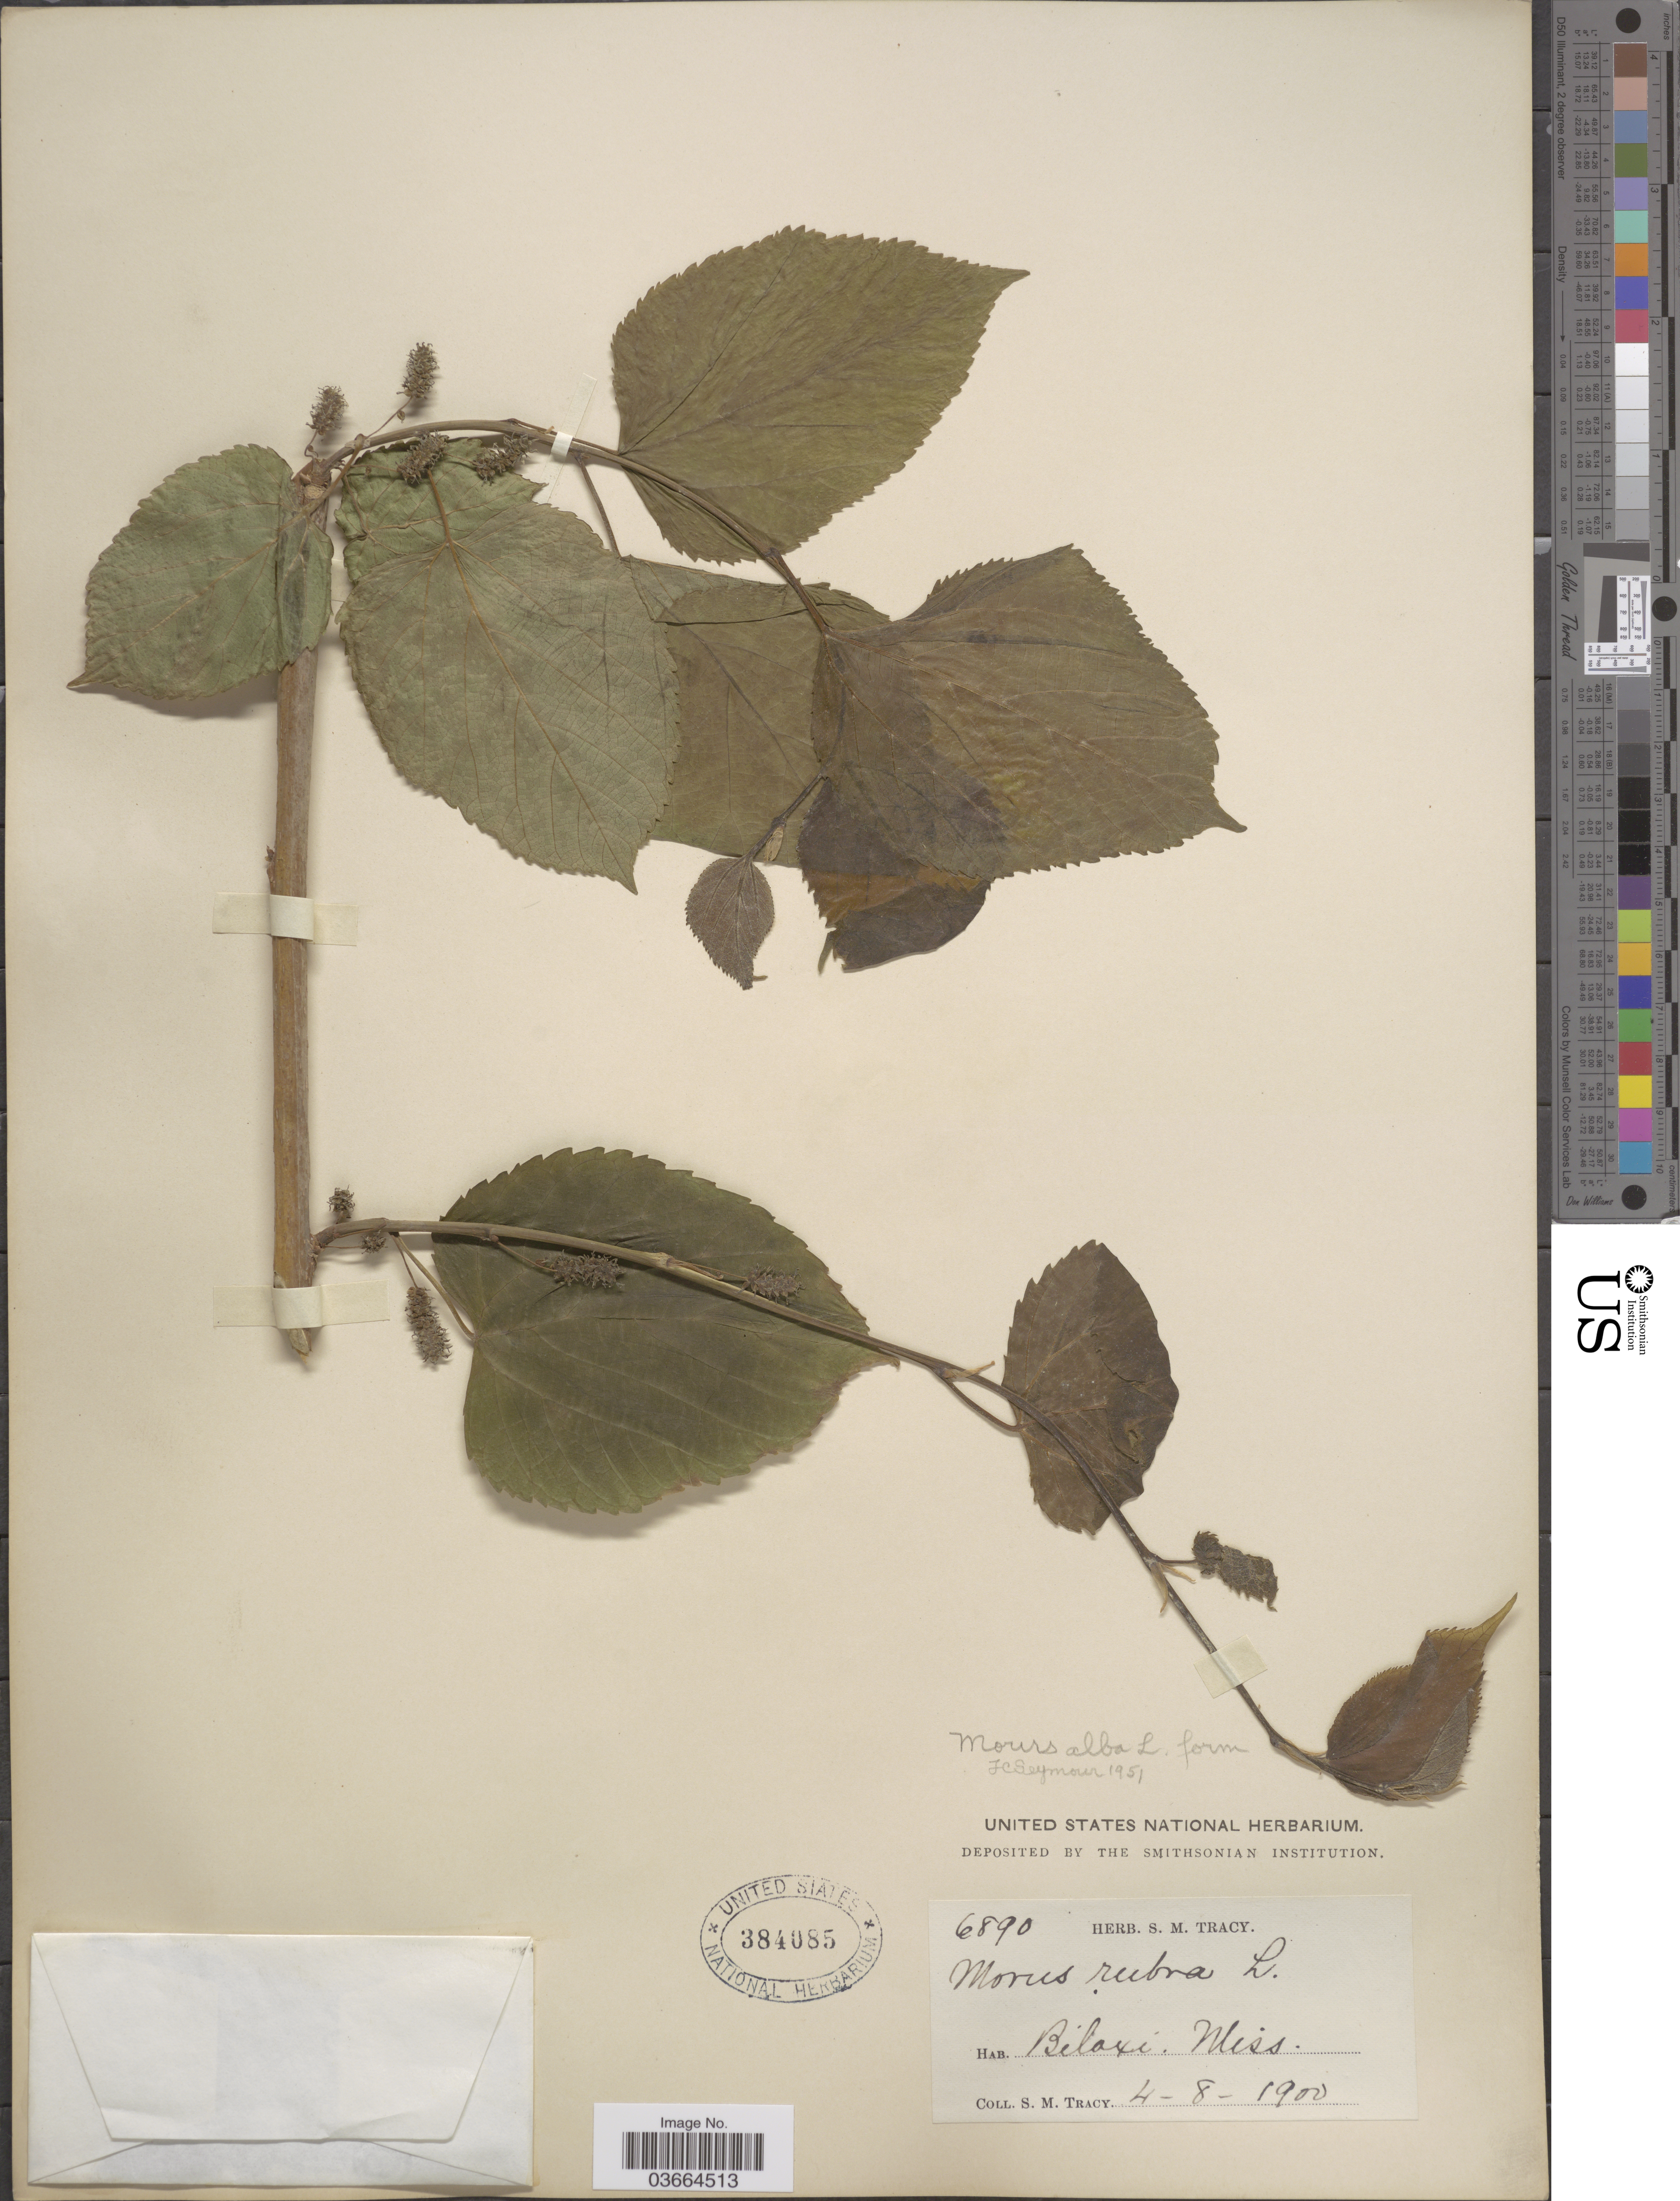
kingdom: Plantae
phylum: Tracheophyta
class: Magnoliopsida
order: Rosales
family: Moraceae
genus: Morus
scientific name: Morus alba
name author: L.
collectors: S. M. Tracy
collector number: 6890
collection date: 1900-04-08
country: United States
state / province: Mississippi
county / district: Harrison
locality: Biloxi.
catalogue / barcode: US 384085